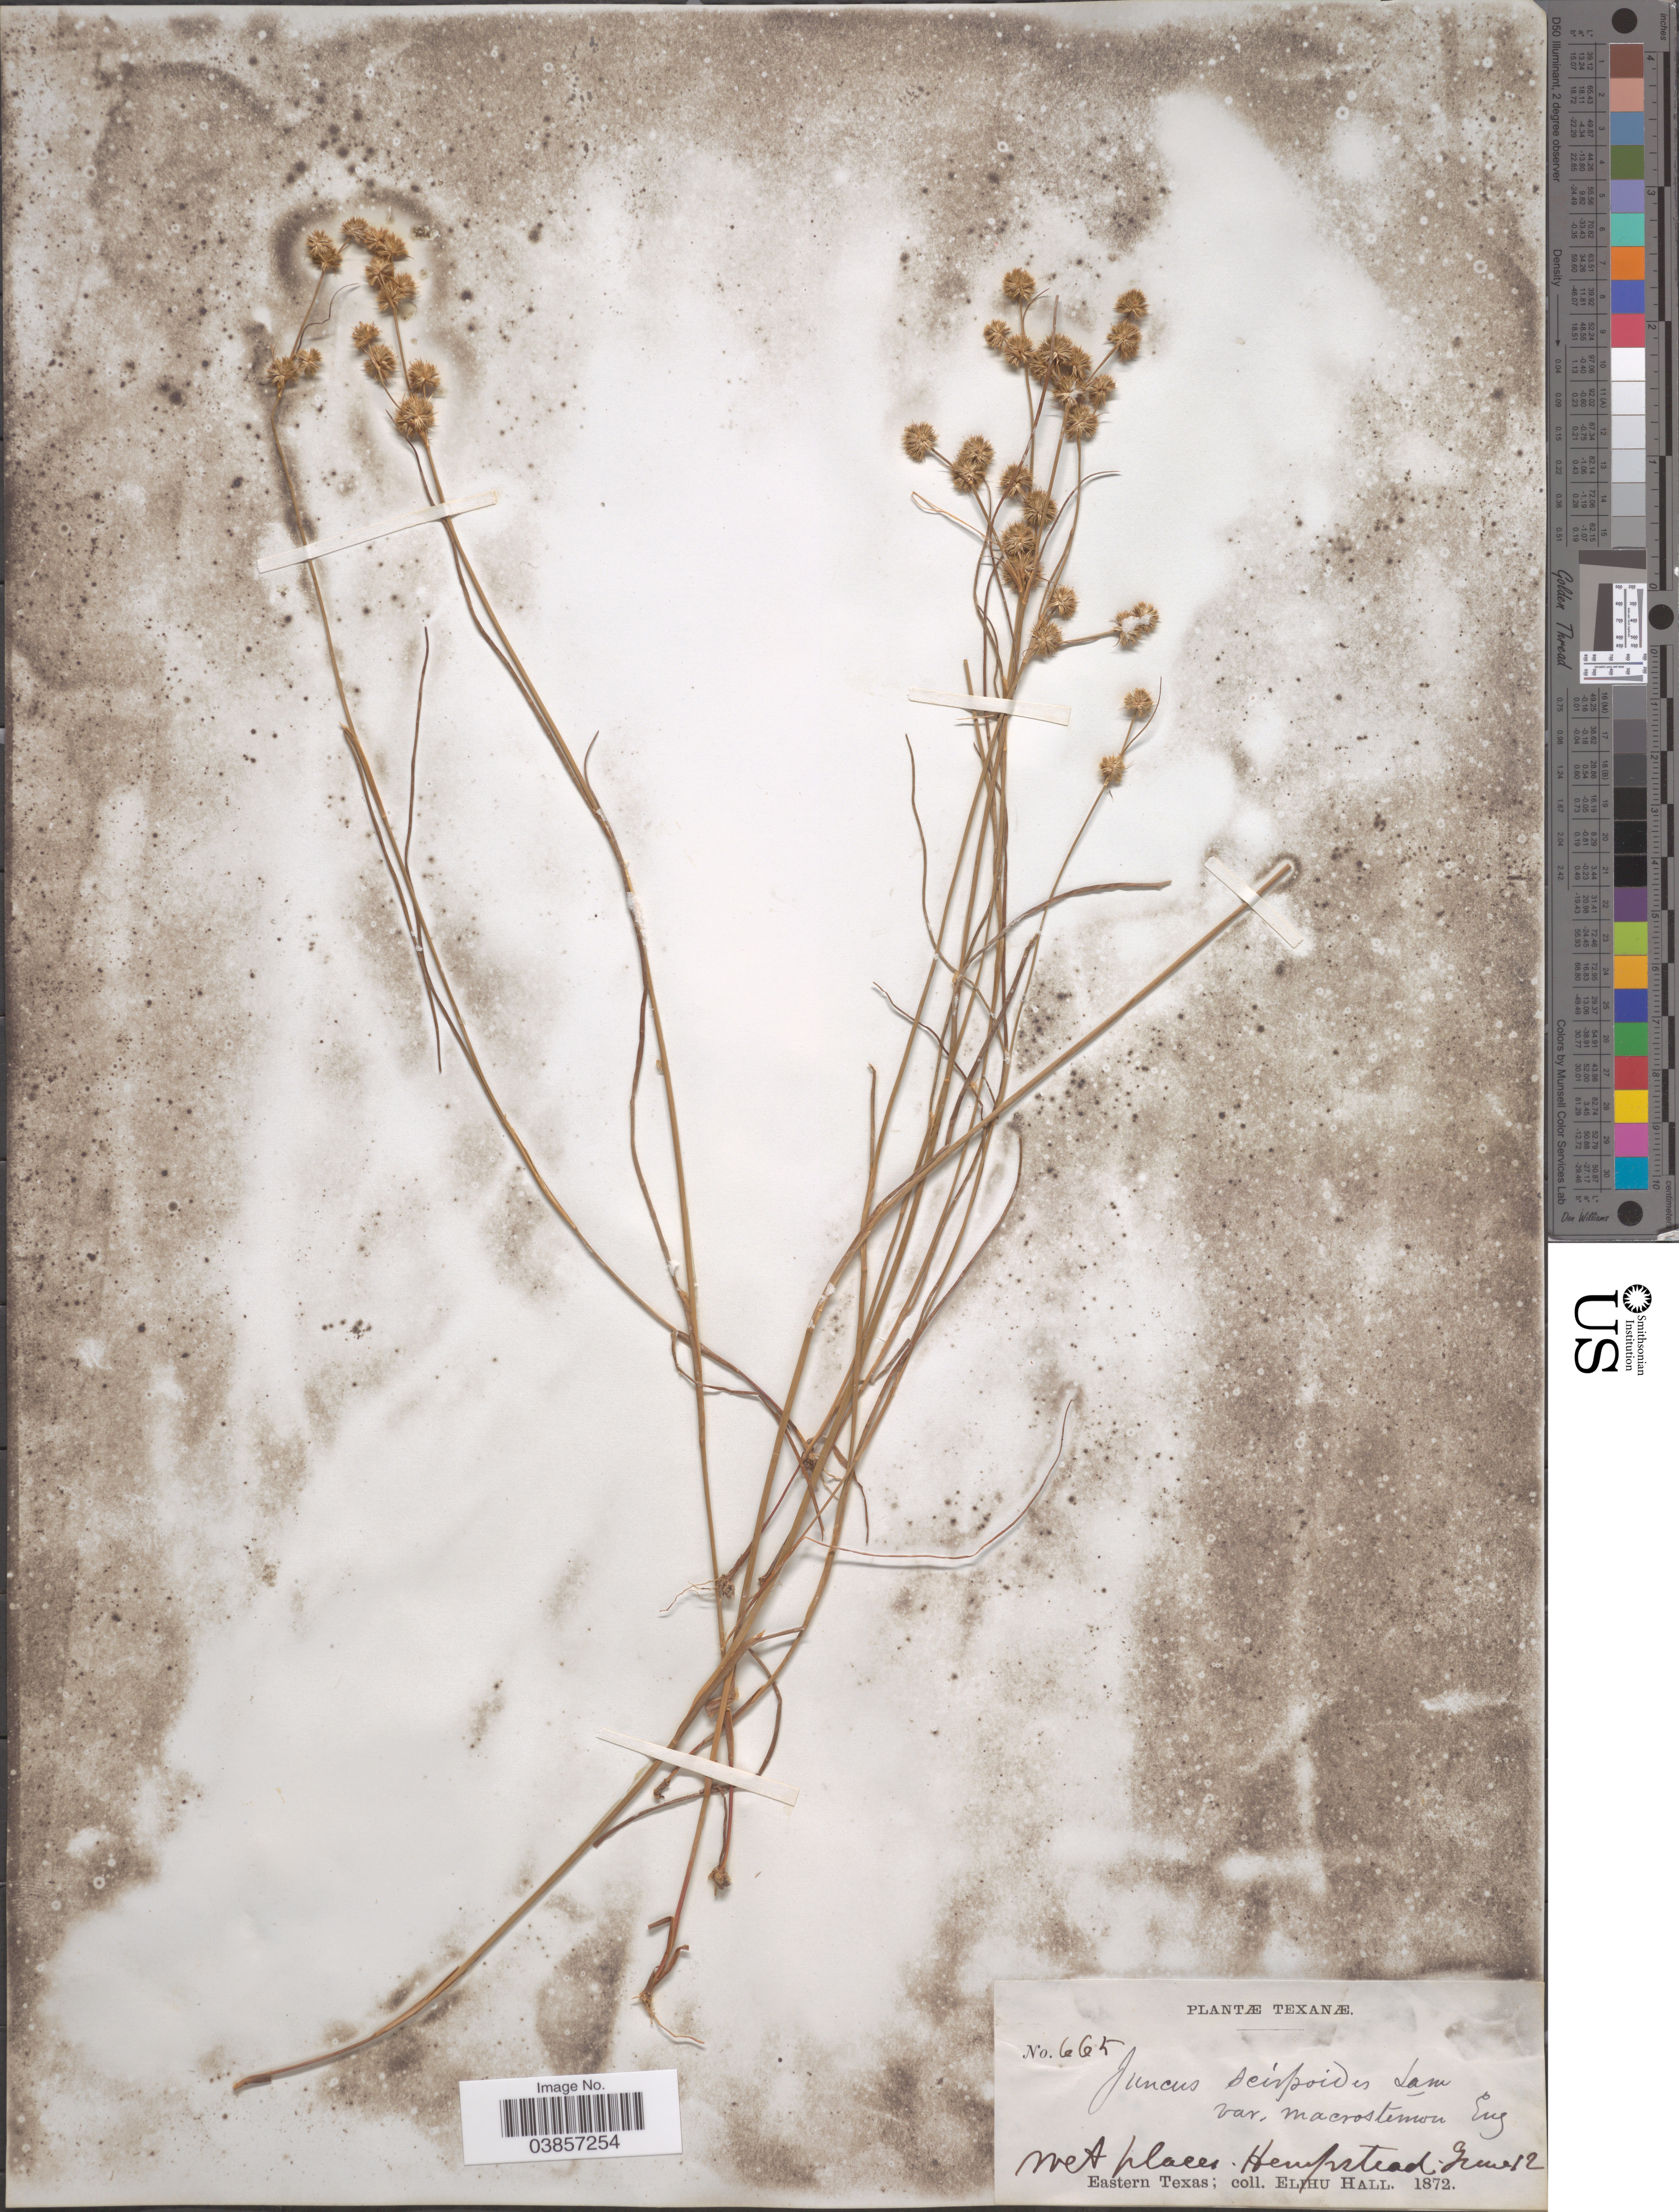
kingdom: Plantae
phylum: Tracheophyta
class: Liliopsida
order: Poales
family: Juncaceae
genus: Juncus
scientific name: Juncus scirpoides var. macrostemon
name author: (J. Gay ex Laharpe) Engelm.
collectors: E. Hall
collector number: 665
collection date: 1872-06-12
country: United States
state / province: Texas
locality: Hempstead, Eastern Texas.